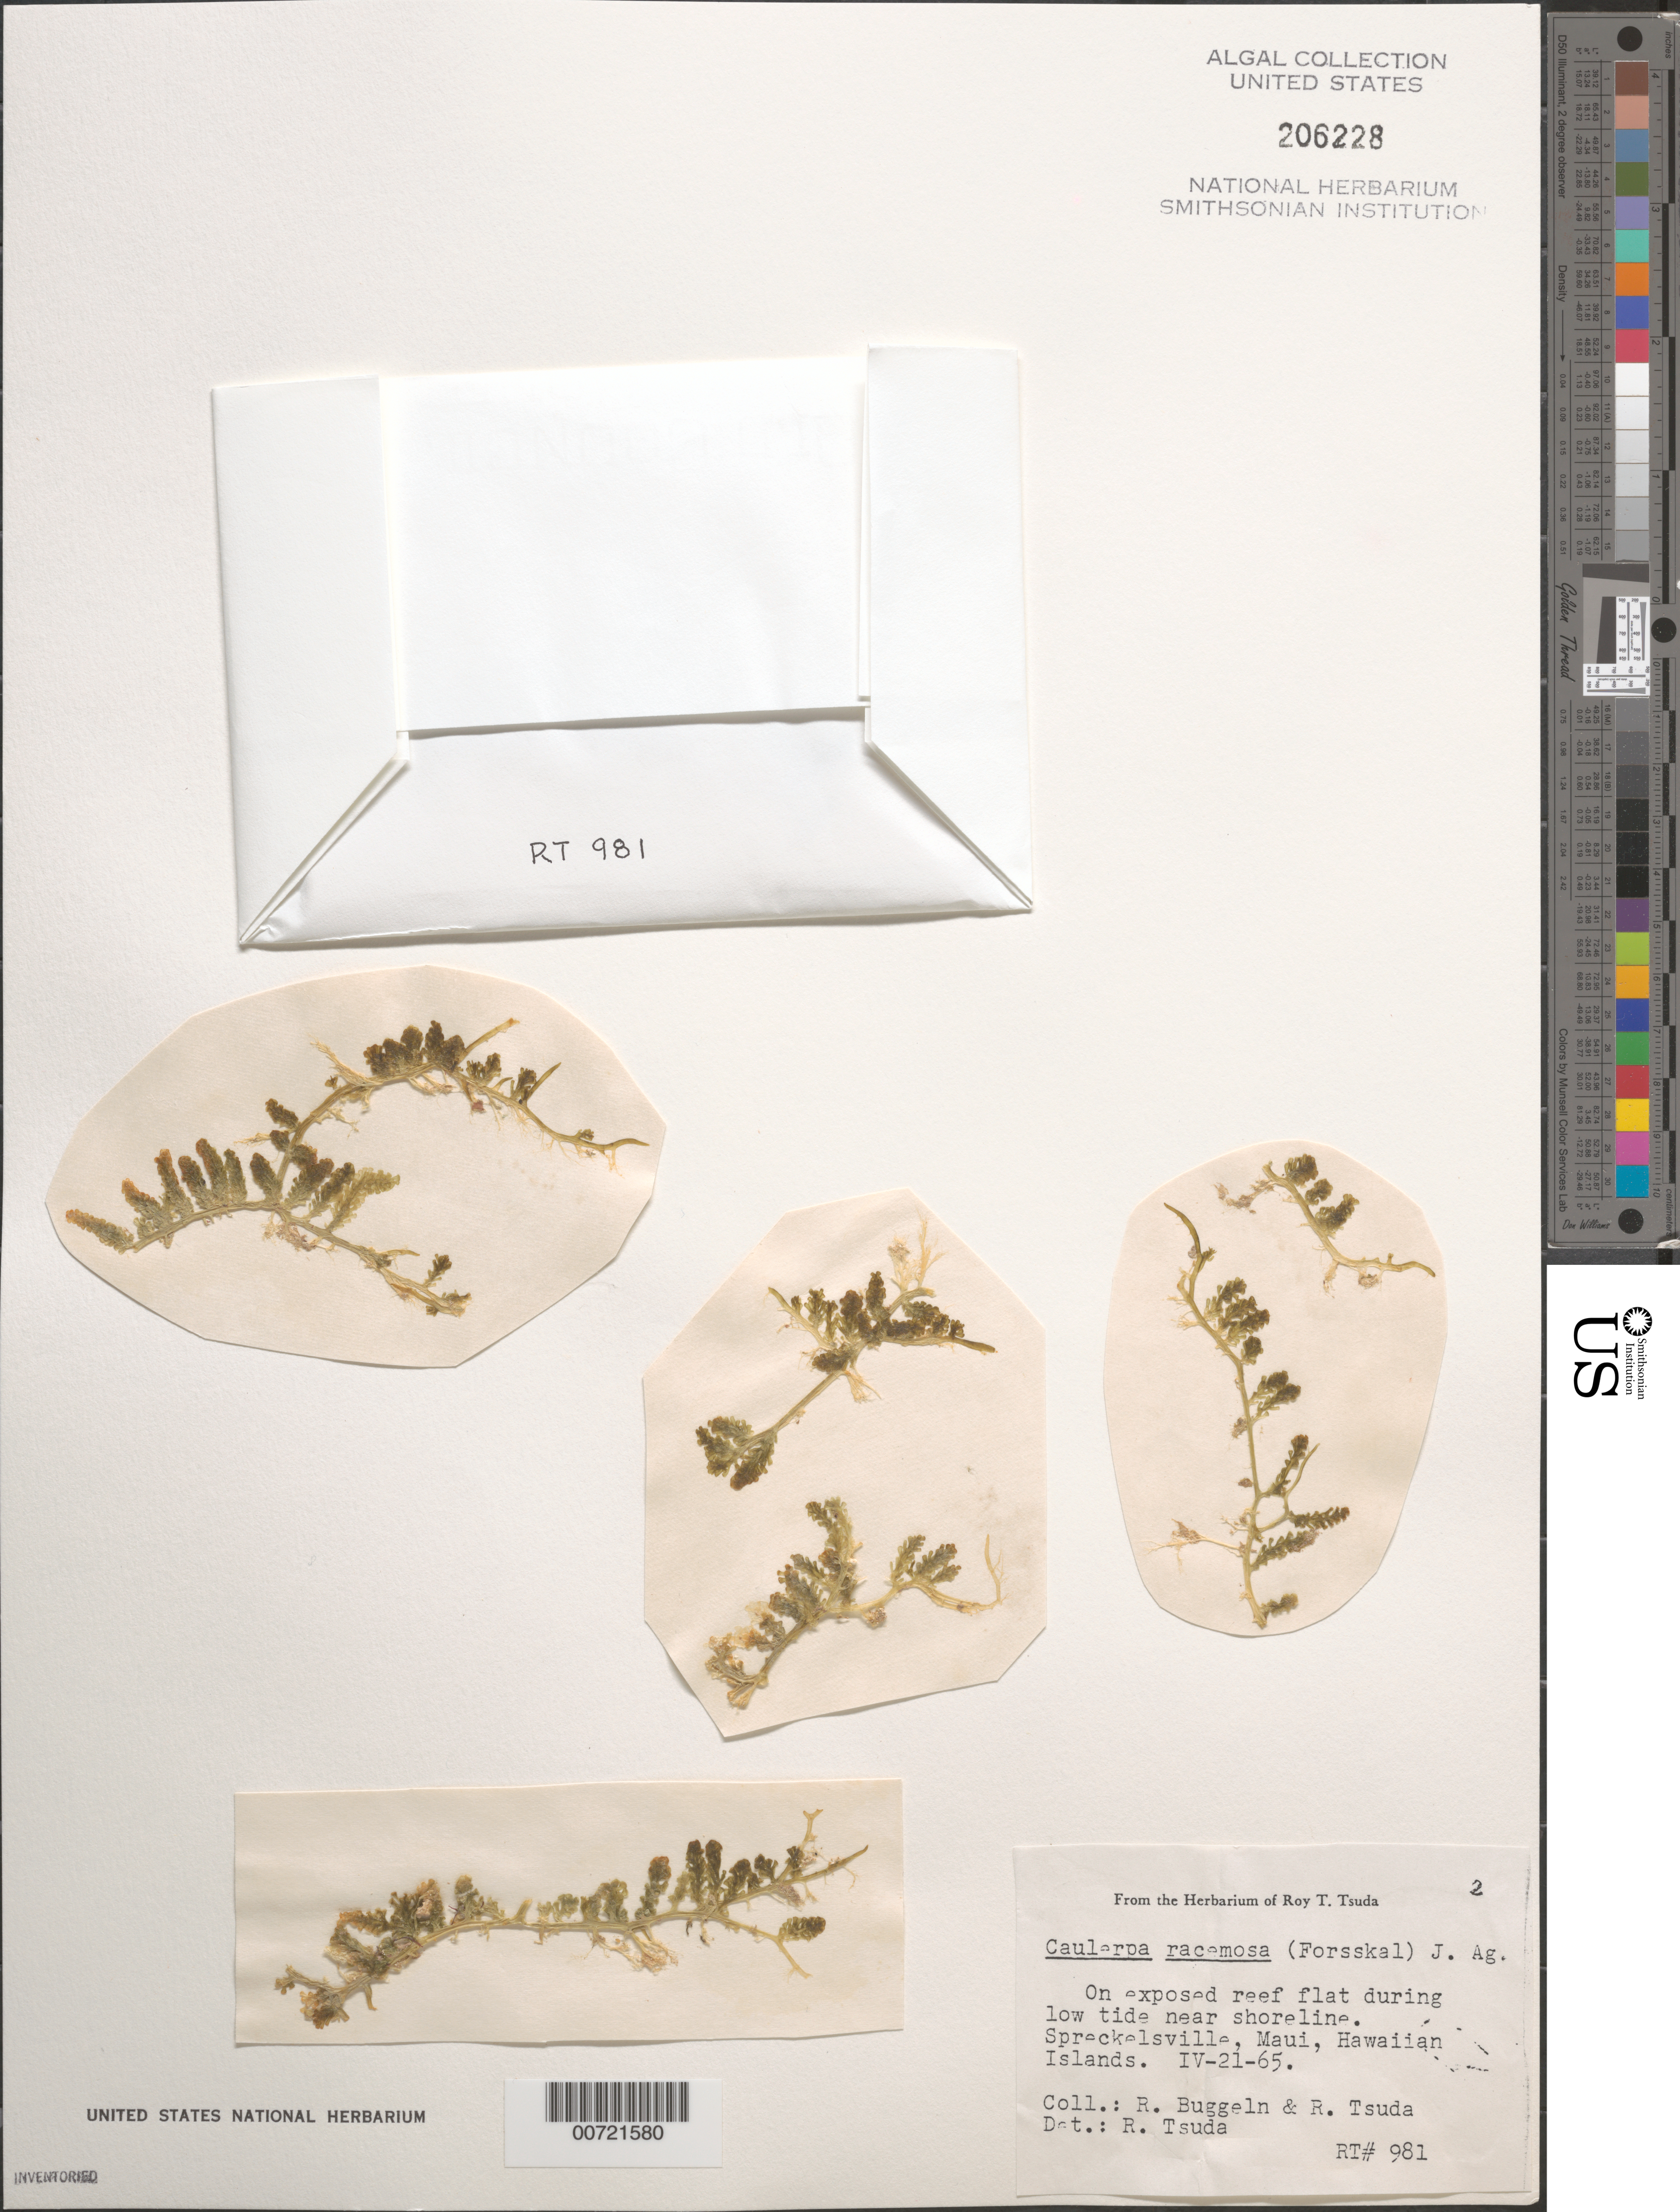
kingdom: Plantae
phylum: Chlorophyta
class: Ulvophyceae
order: Bryopsidales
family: Caulerpaceae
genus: Caulerpa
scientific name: Caulerpa racemosa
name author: (Forssk.) J. Agardh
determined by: Tsuda, R. T.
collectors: R. Buggeln & R. Tsuda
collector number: RT 981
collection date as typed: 21 Apr 1965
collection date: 1965-04-21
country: United States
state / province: Hawaii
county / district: Maui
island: Maui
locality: Spreckelsville (Sprecklesville)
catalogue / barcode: US 206228